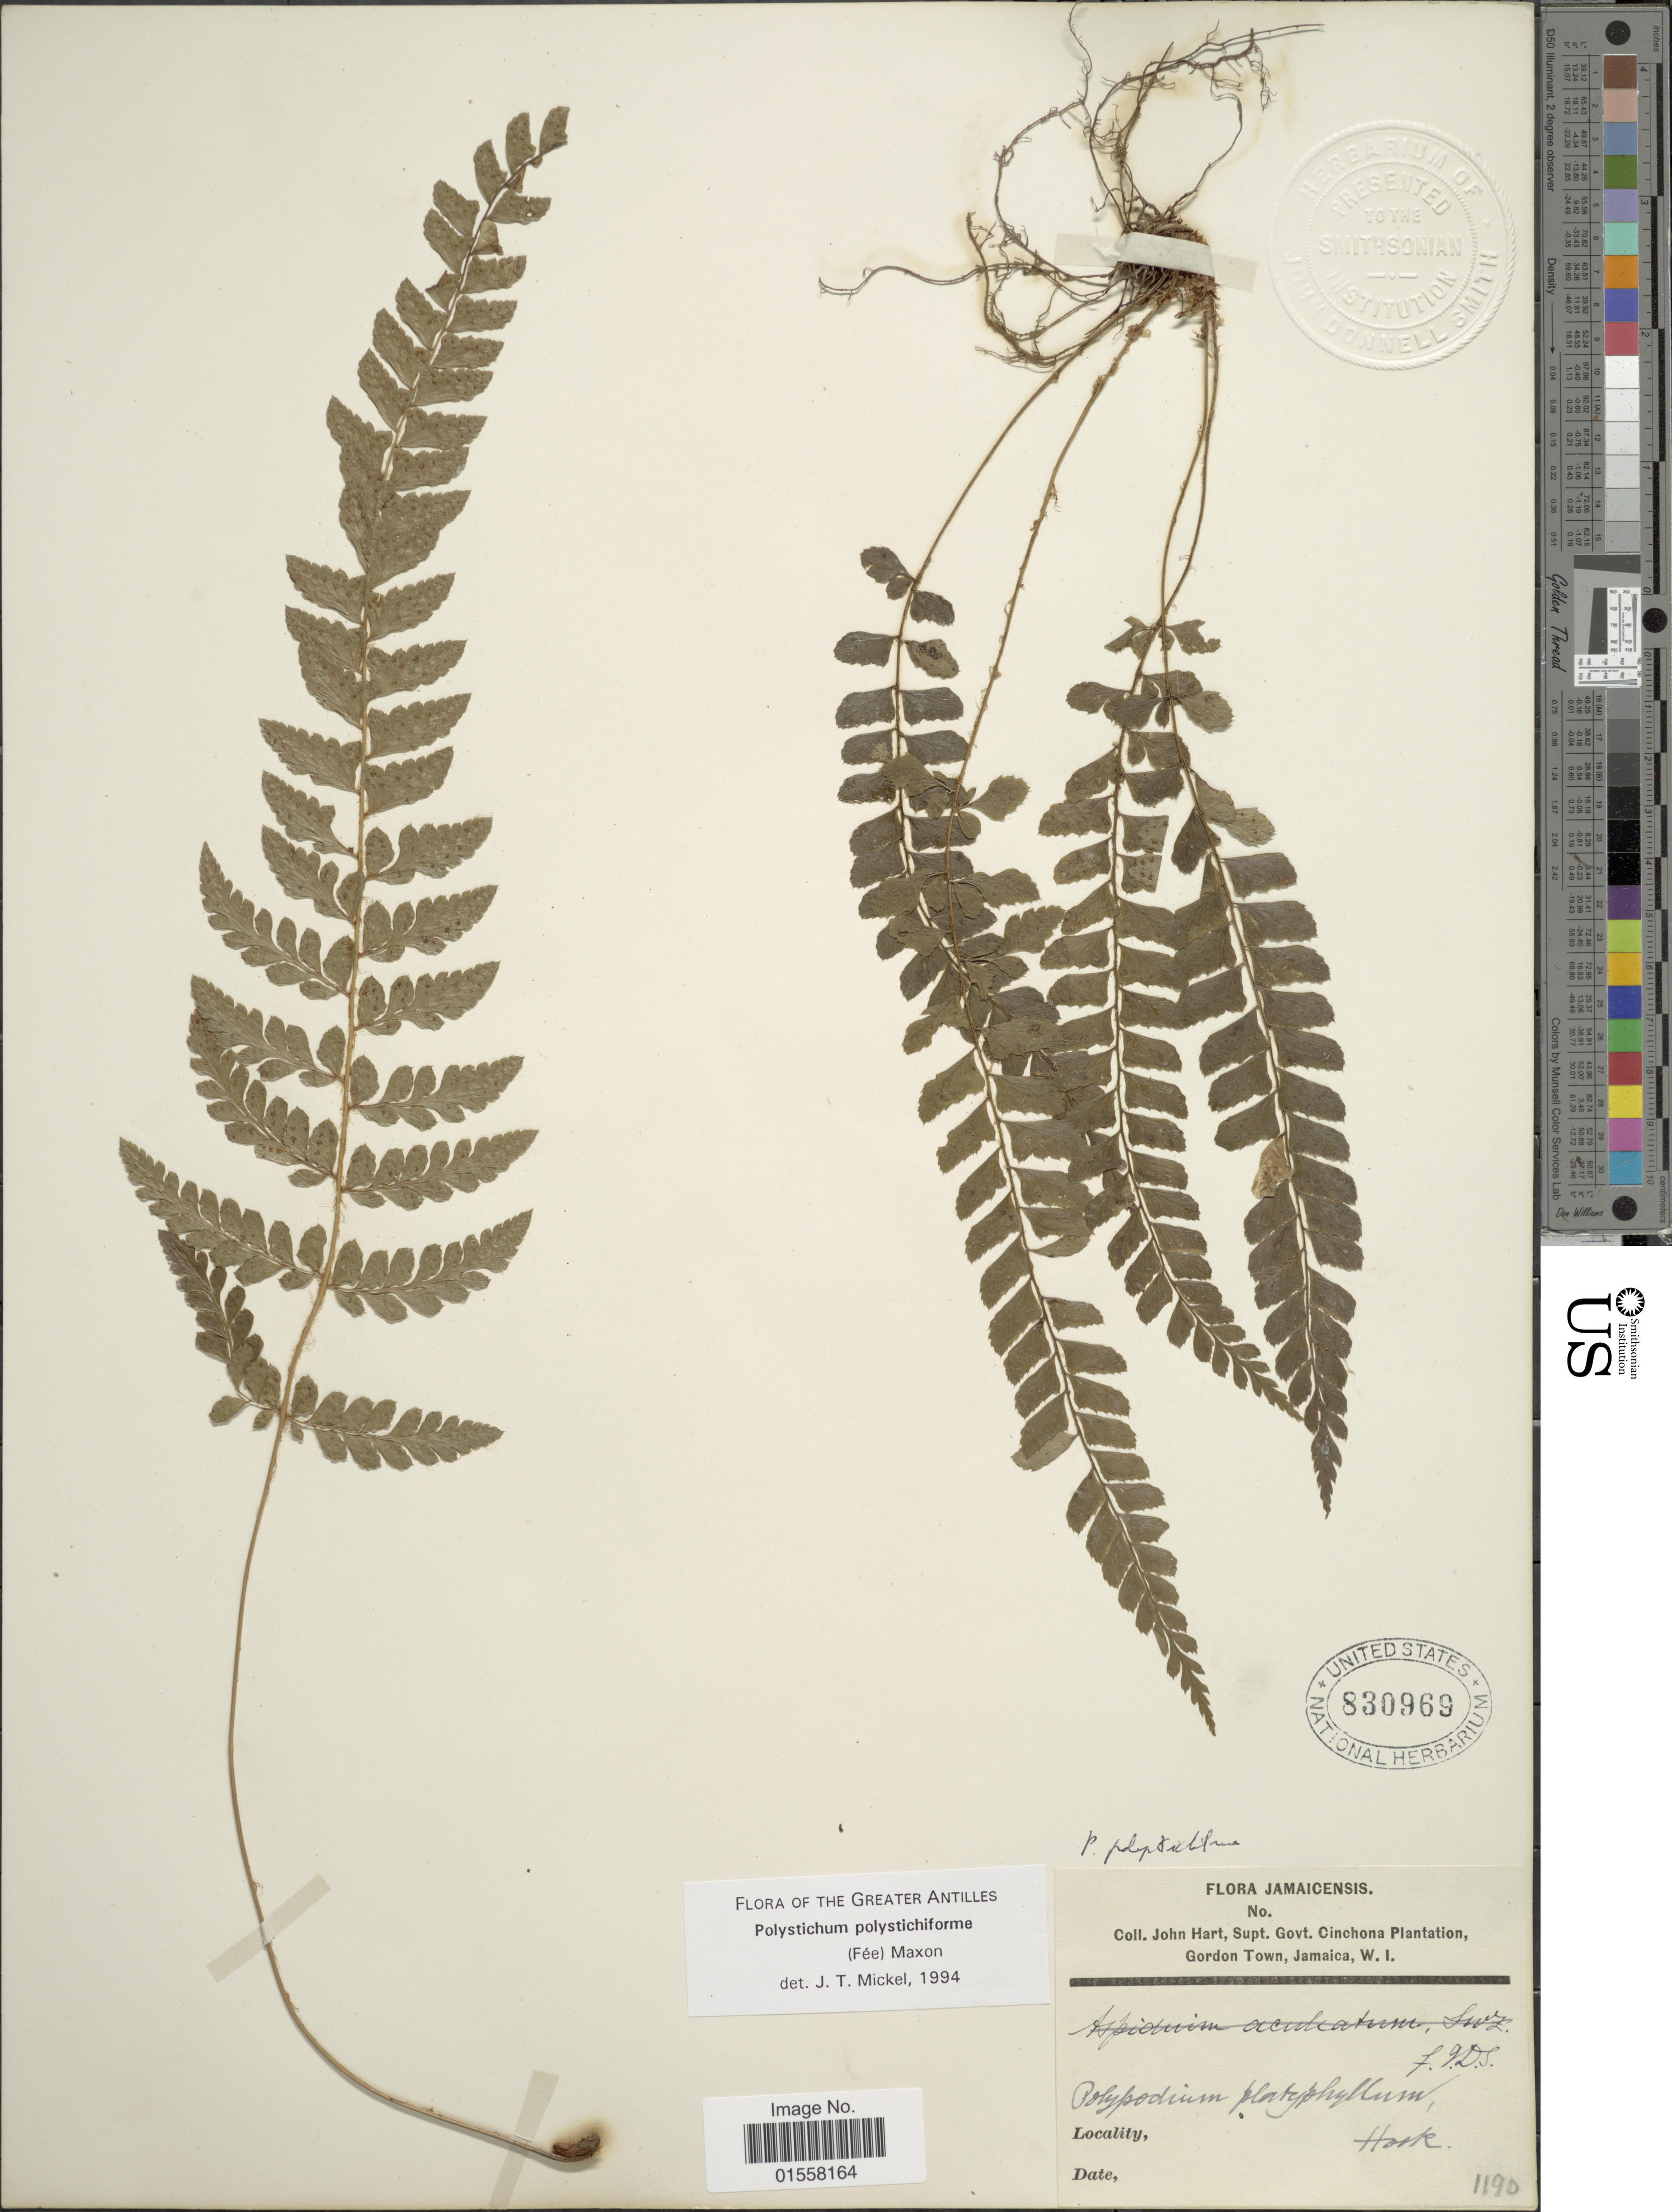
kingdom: Plantae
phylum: Tracheophyta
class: Polypodiopsida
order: Polypodiales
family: Dryopteridaceae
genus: Polystichum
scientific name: Polystichum polystichiforme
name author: (Fée) Maxon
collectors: J. H. Hart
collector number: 1190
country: Jamaica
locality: Jamaicensis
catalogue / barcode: US 830969